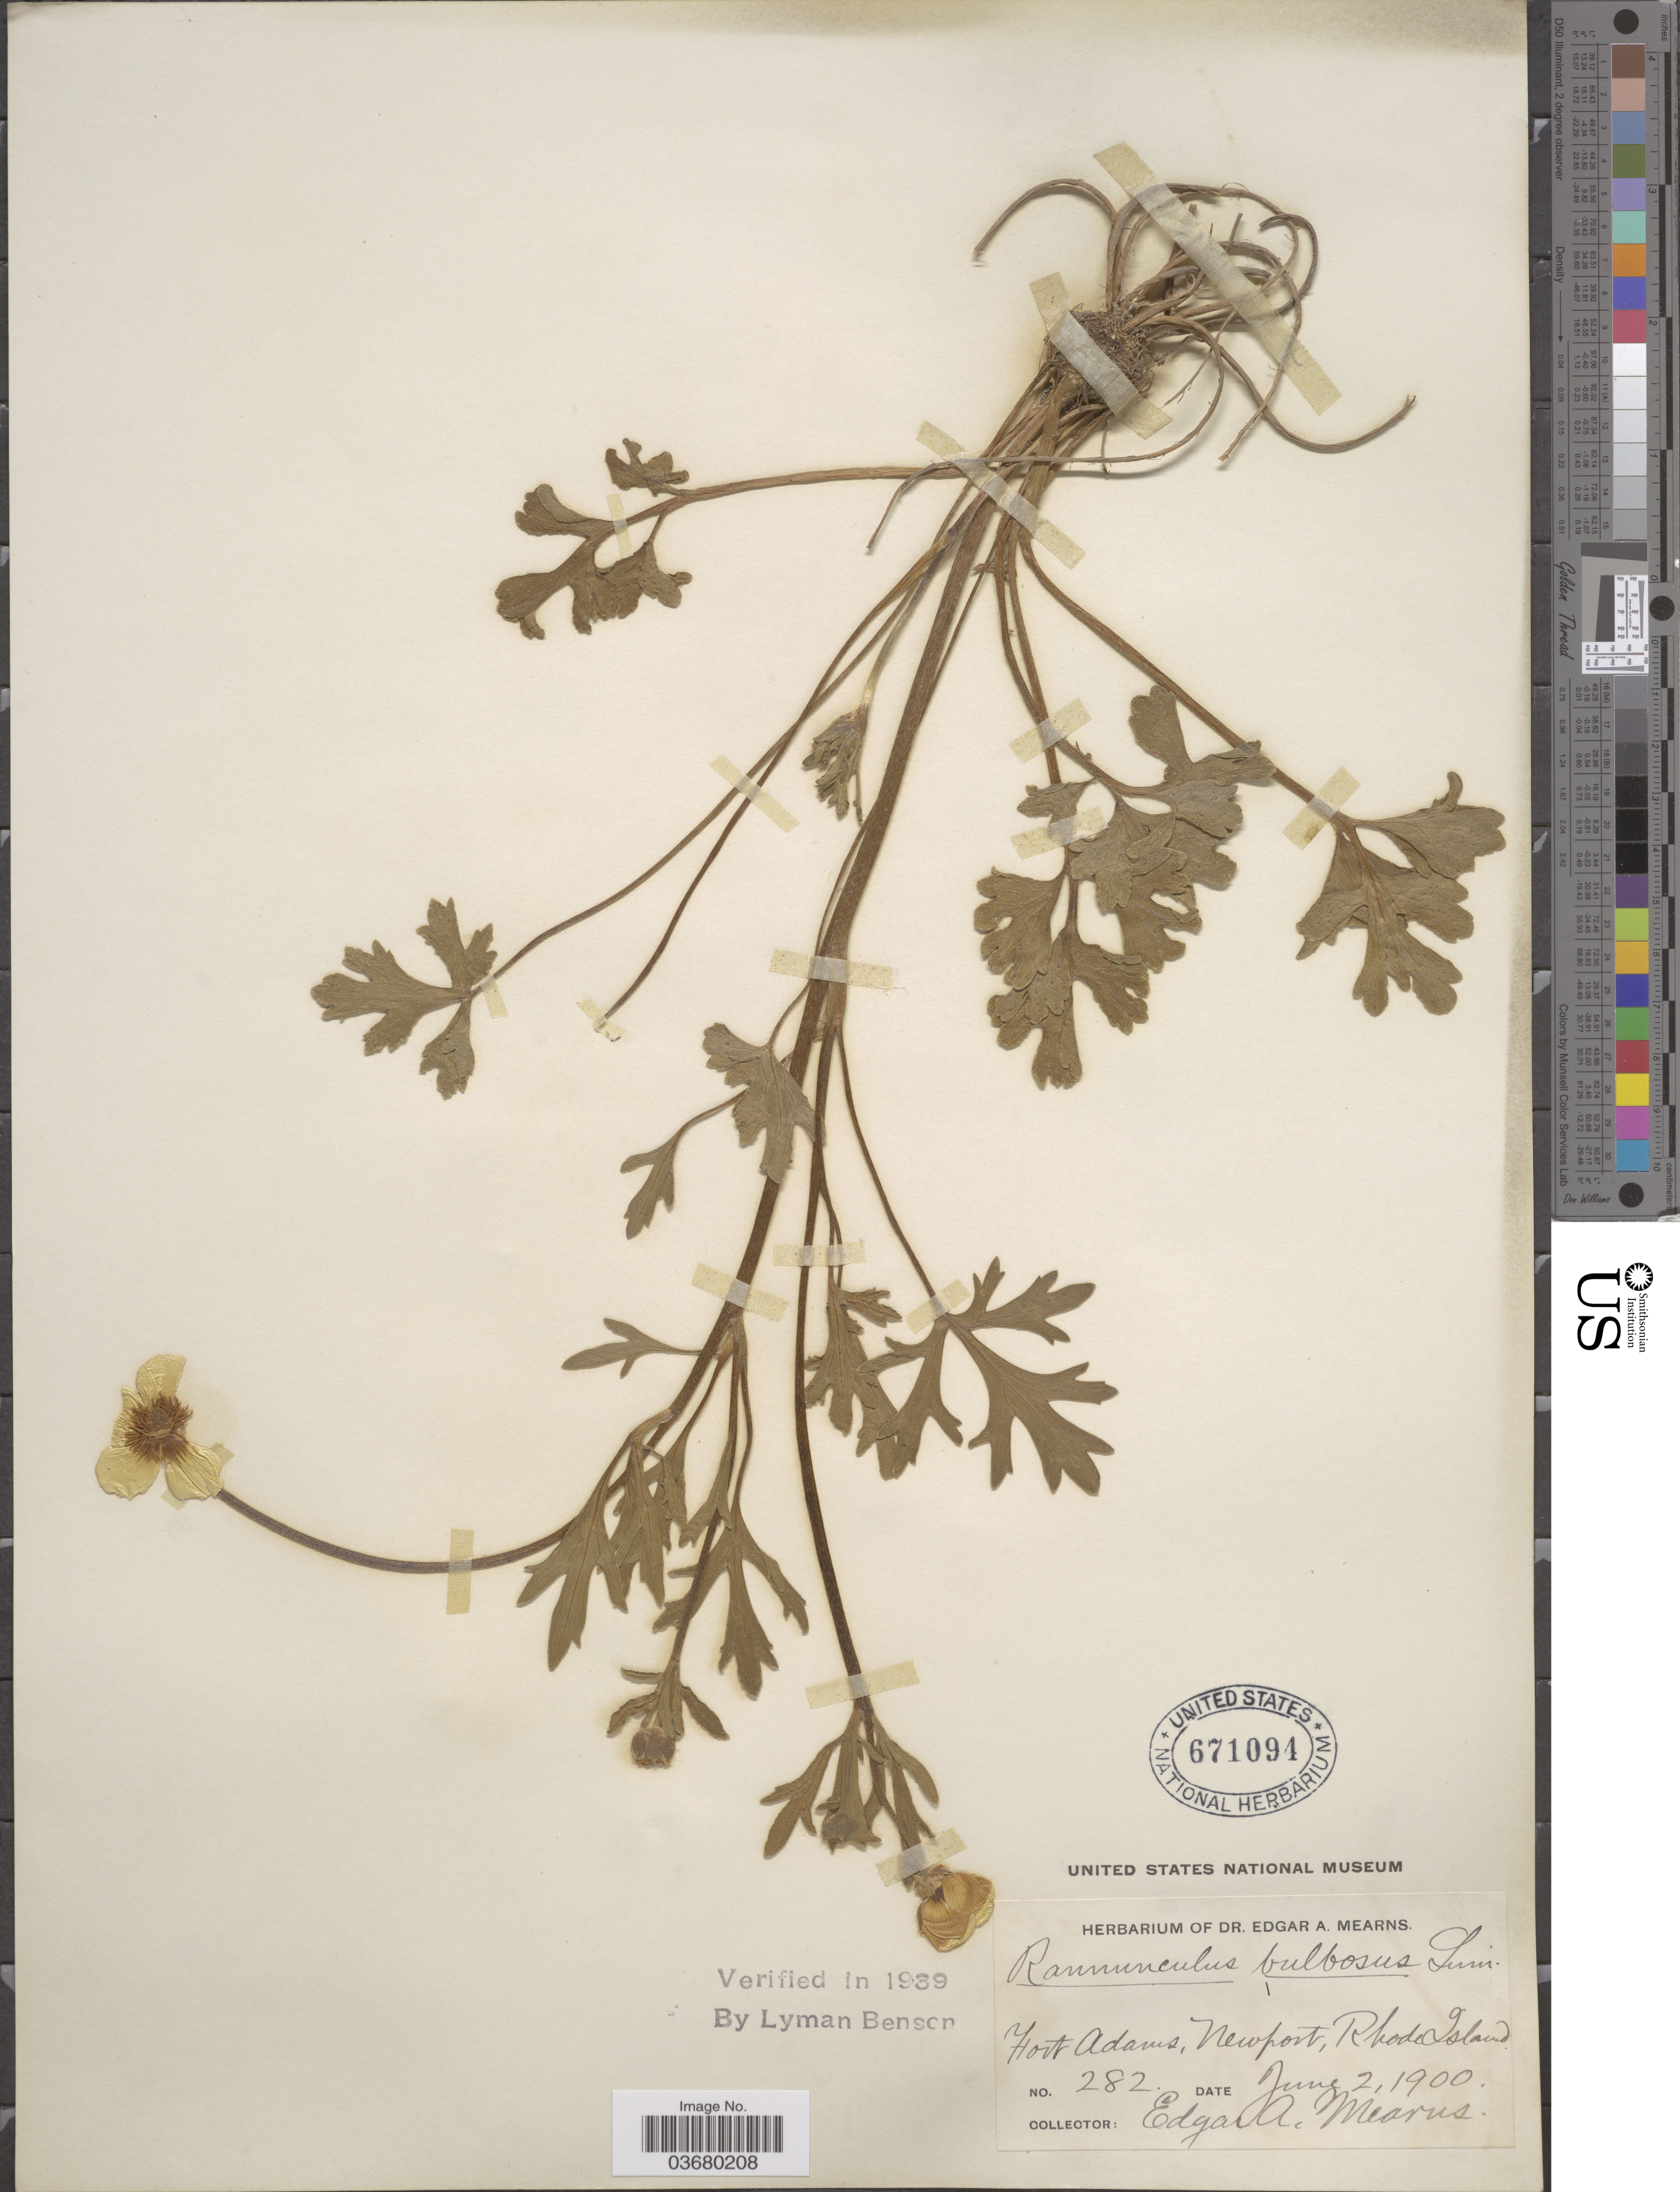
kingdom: Plantae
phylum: Tracheophyta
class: Magnoliopsida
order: Ranunculales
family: Ranunculaceae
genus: Ranunculus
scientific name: Ranunculus bulbosus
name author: L.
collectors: E. A. Mearns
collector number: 282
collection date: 1900-06-02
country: United States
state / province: Rhode Island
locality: Fort Adams, Newport.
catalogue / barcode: US 671094